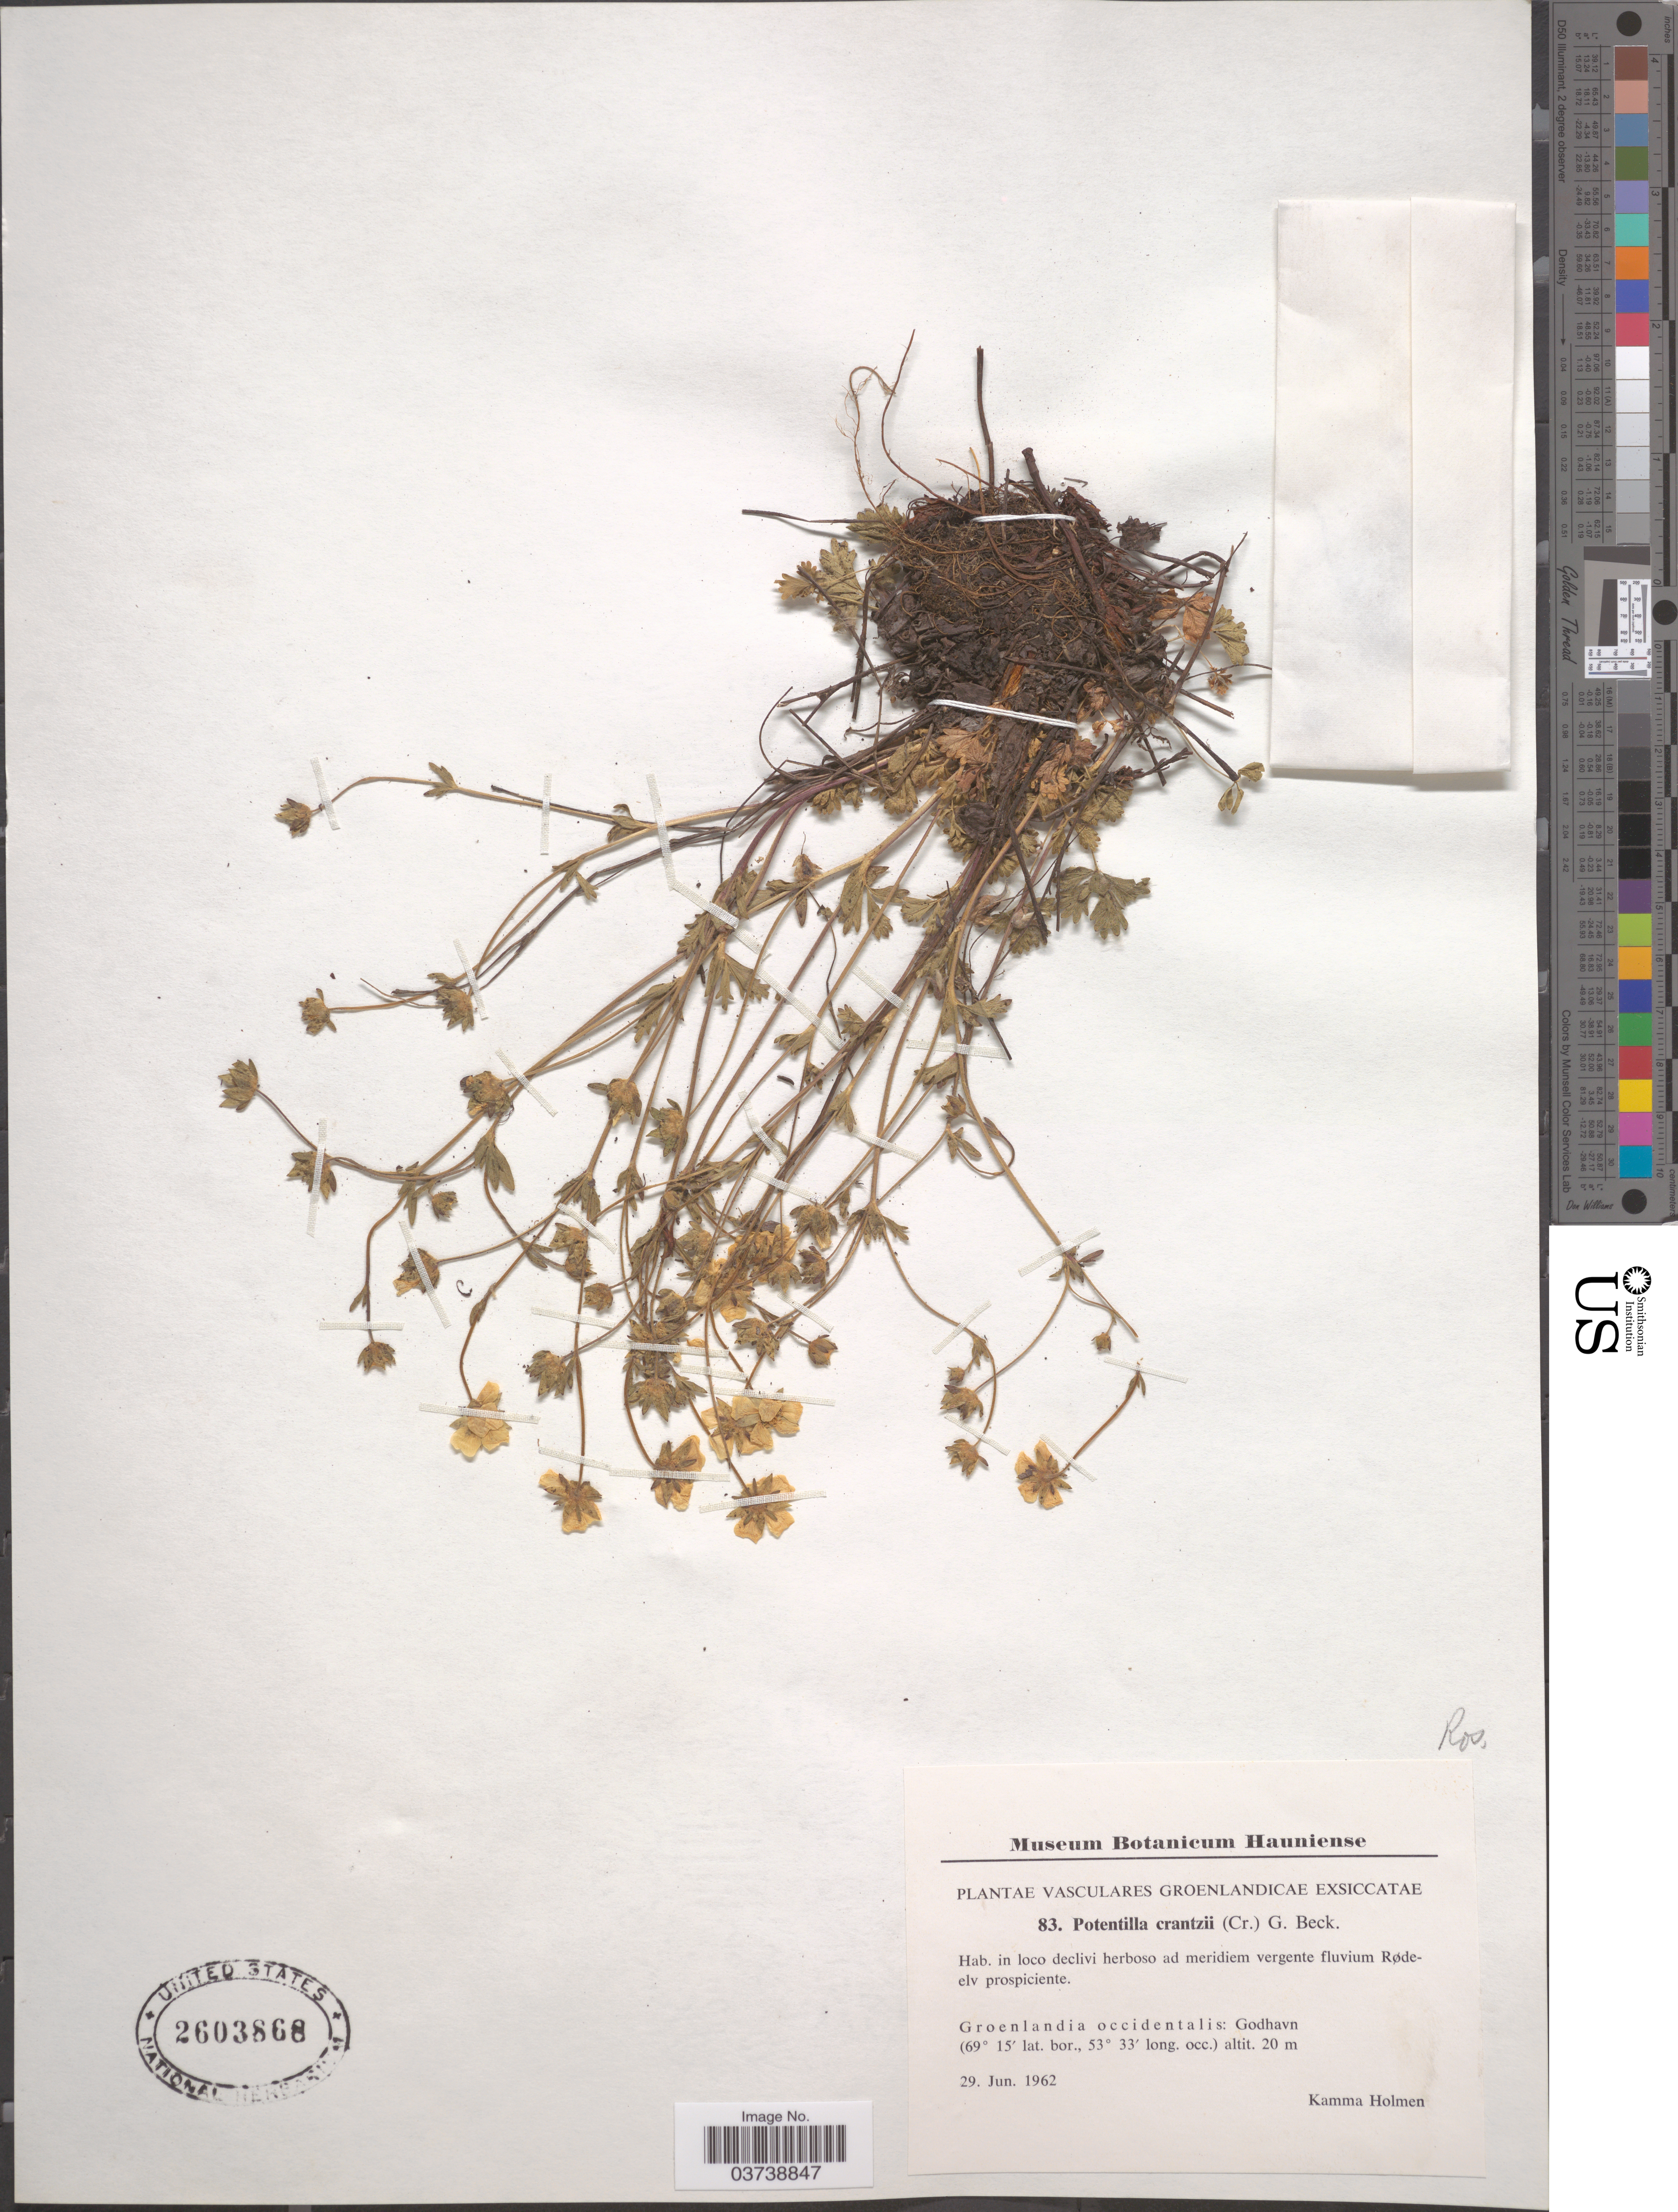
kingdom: Plantae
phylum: Tracheophyta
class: Magnoliopsida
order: Rosales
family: Rosaceae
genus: Potentilla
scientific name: Potentilla crantzii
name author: (Crantz) Beck ex Fritsch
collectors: K. Holmen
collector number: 83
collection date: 1962-06-29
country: Greenland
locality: Groenlandia occidentalis: Godhavn.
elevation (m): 20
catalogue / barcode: US 2603868